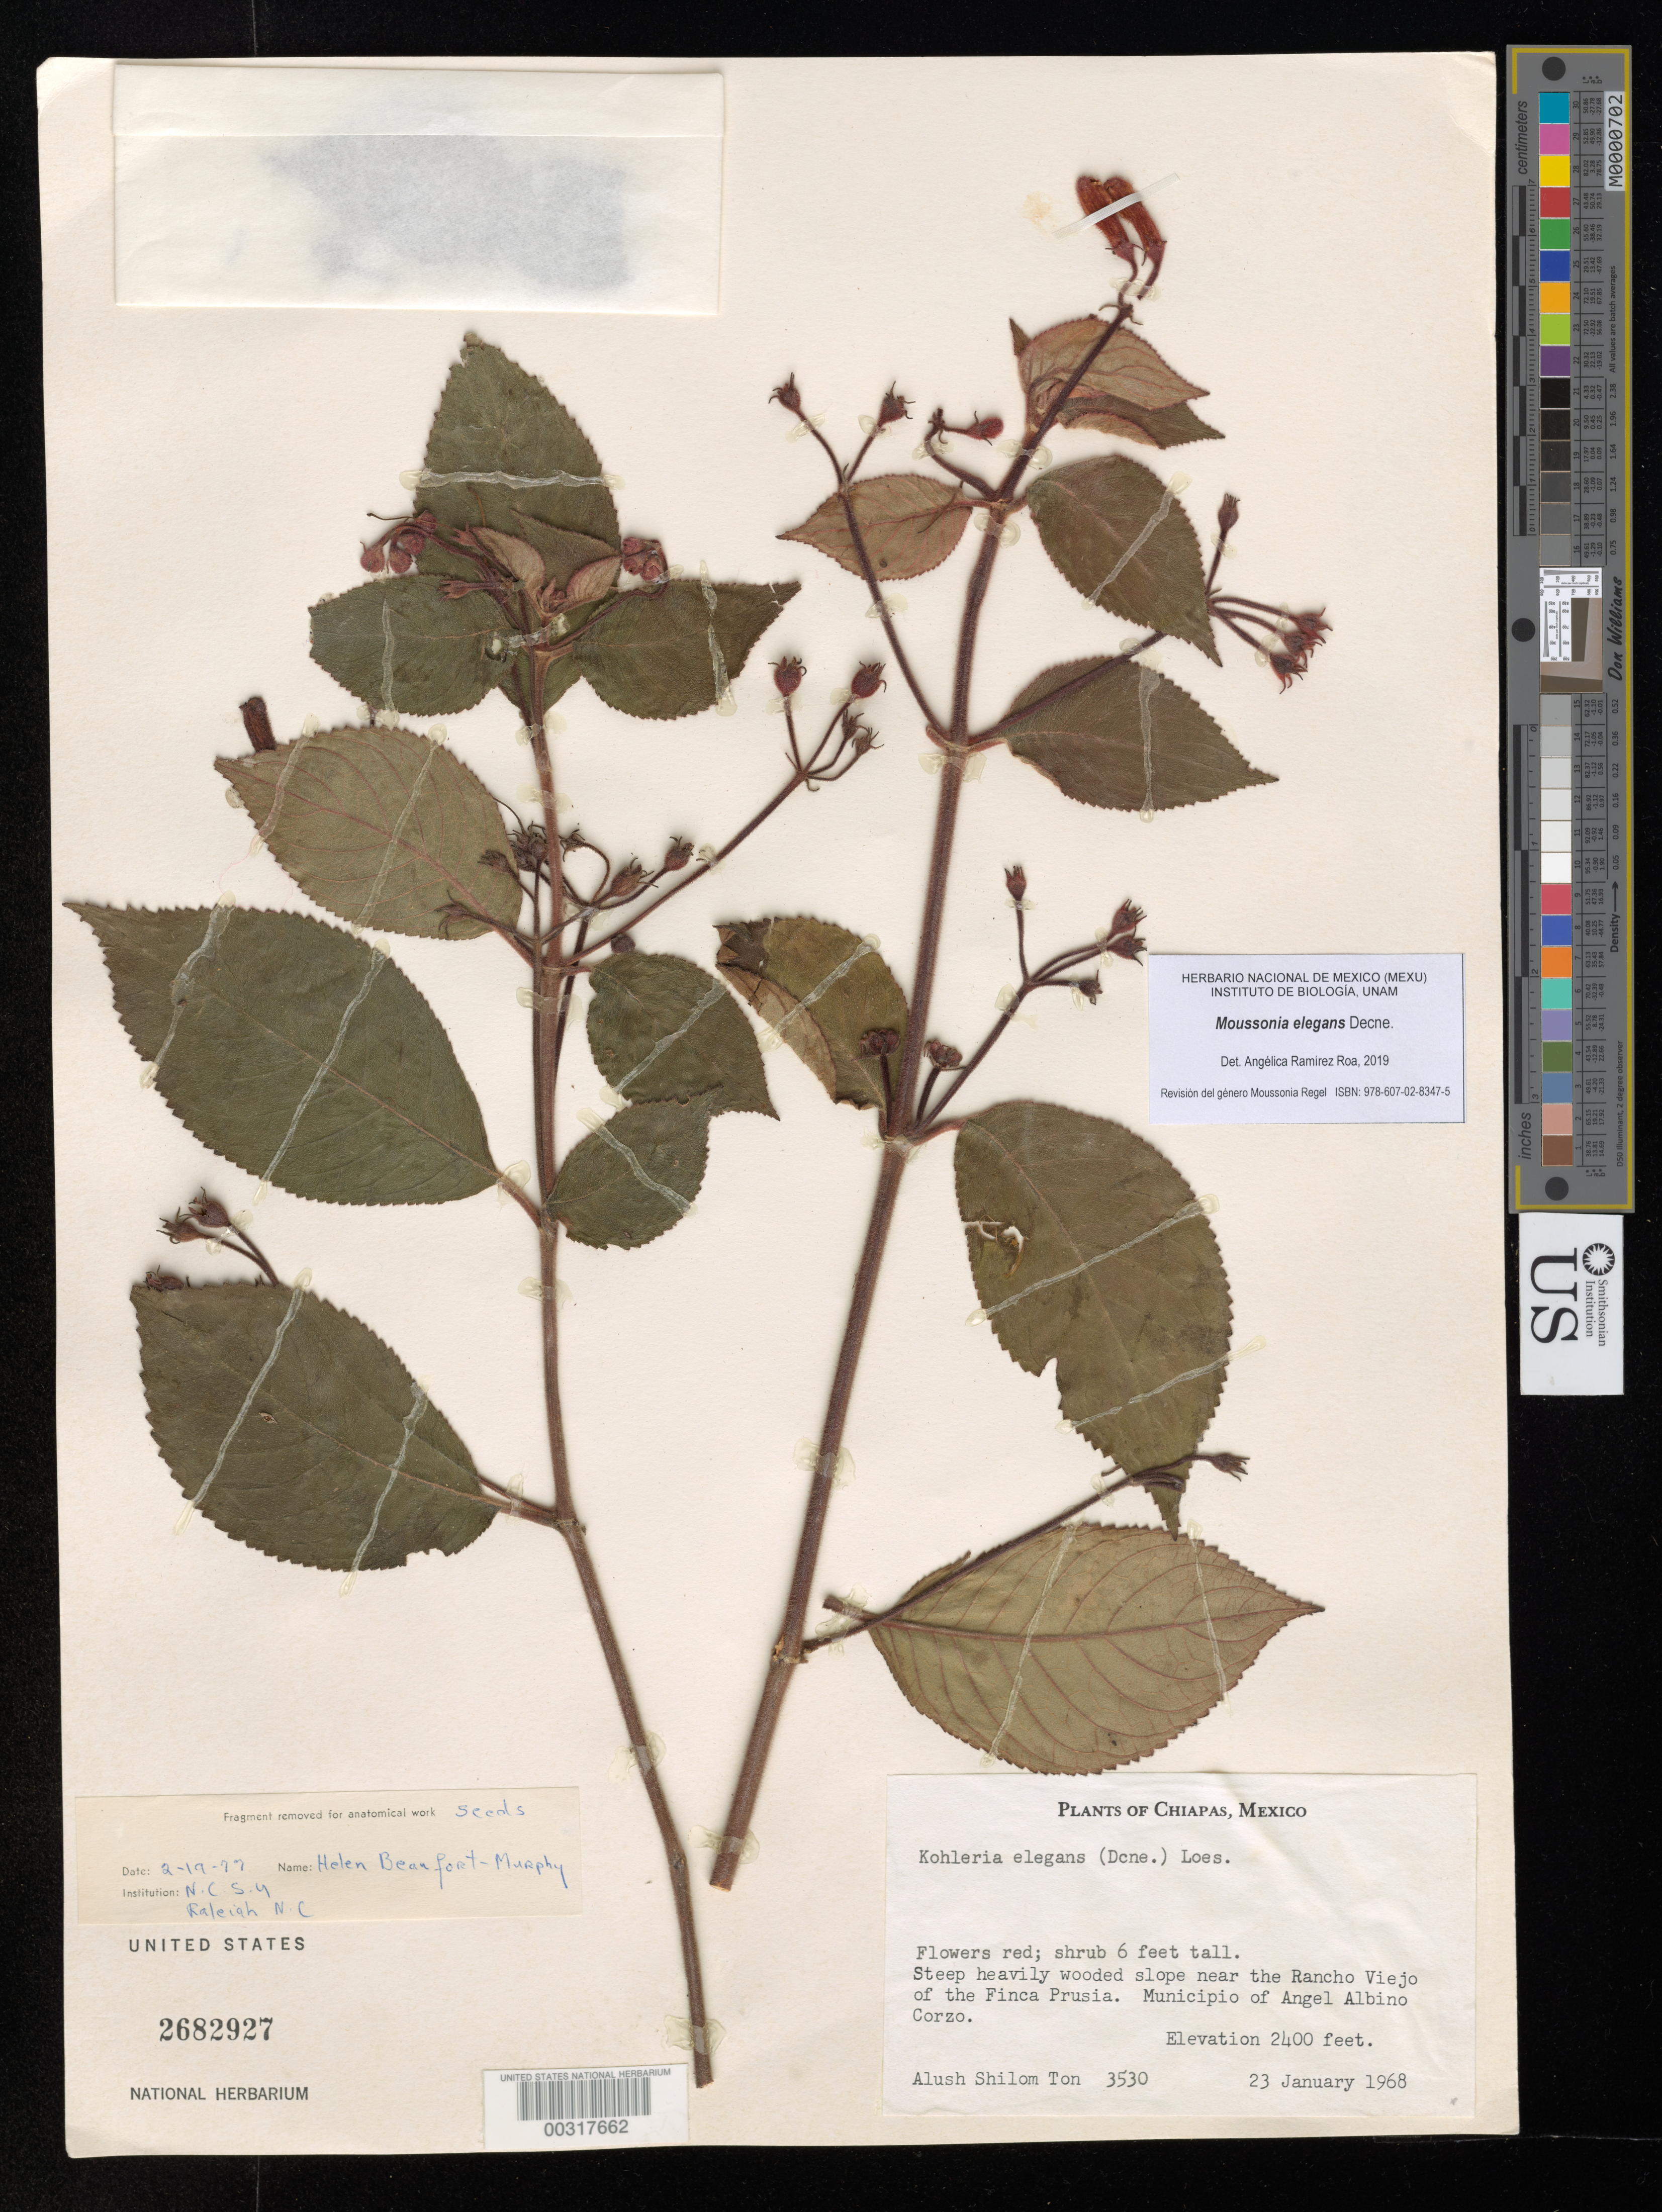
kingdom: Plantae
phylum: Tracheophyta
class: Magnoliopsida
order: Lamiales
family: Gesneriaceae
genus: Moussonia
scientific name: Moussonia elegans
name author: Decne.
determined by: Ramírez-Roa, A.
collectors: A. S. Ton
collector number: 3530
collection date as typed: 23 Jan 1968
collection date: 1968-01-23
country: Mexico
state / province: Chiapas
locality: Near the Rancho Viejo of the Finca Prusia, Mpio. of Angel Albino Corzo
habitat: Steep heavily wooded slope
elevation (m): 732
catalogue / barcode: US 2682927